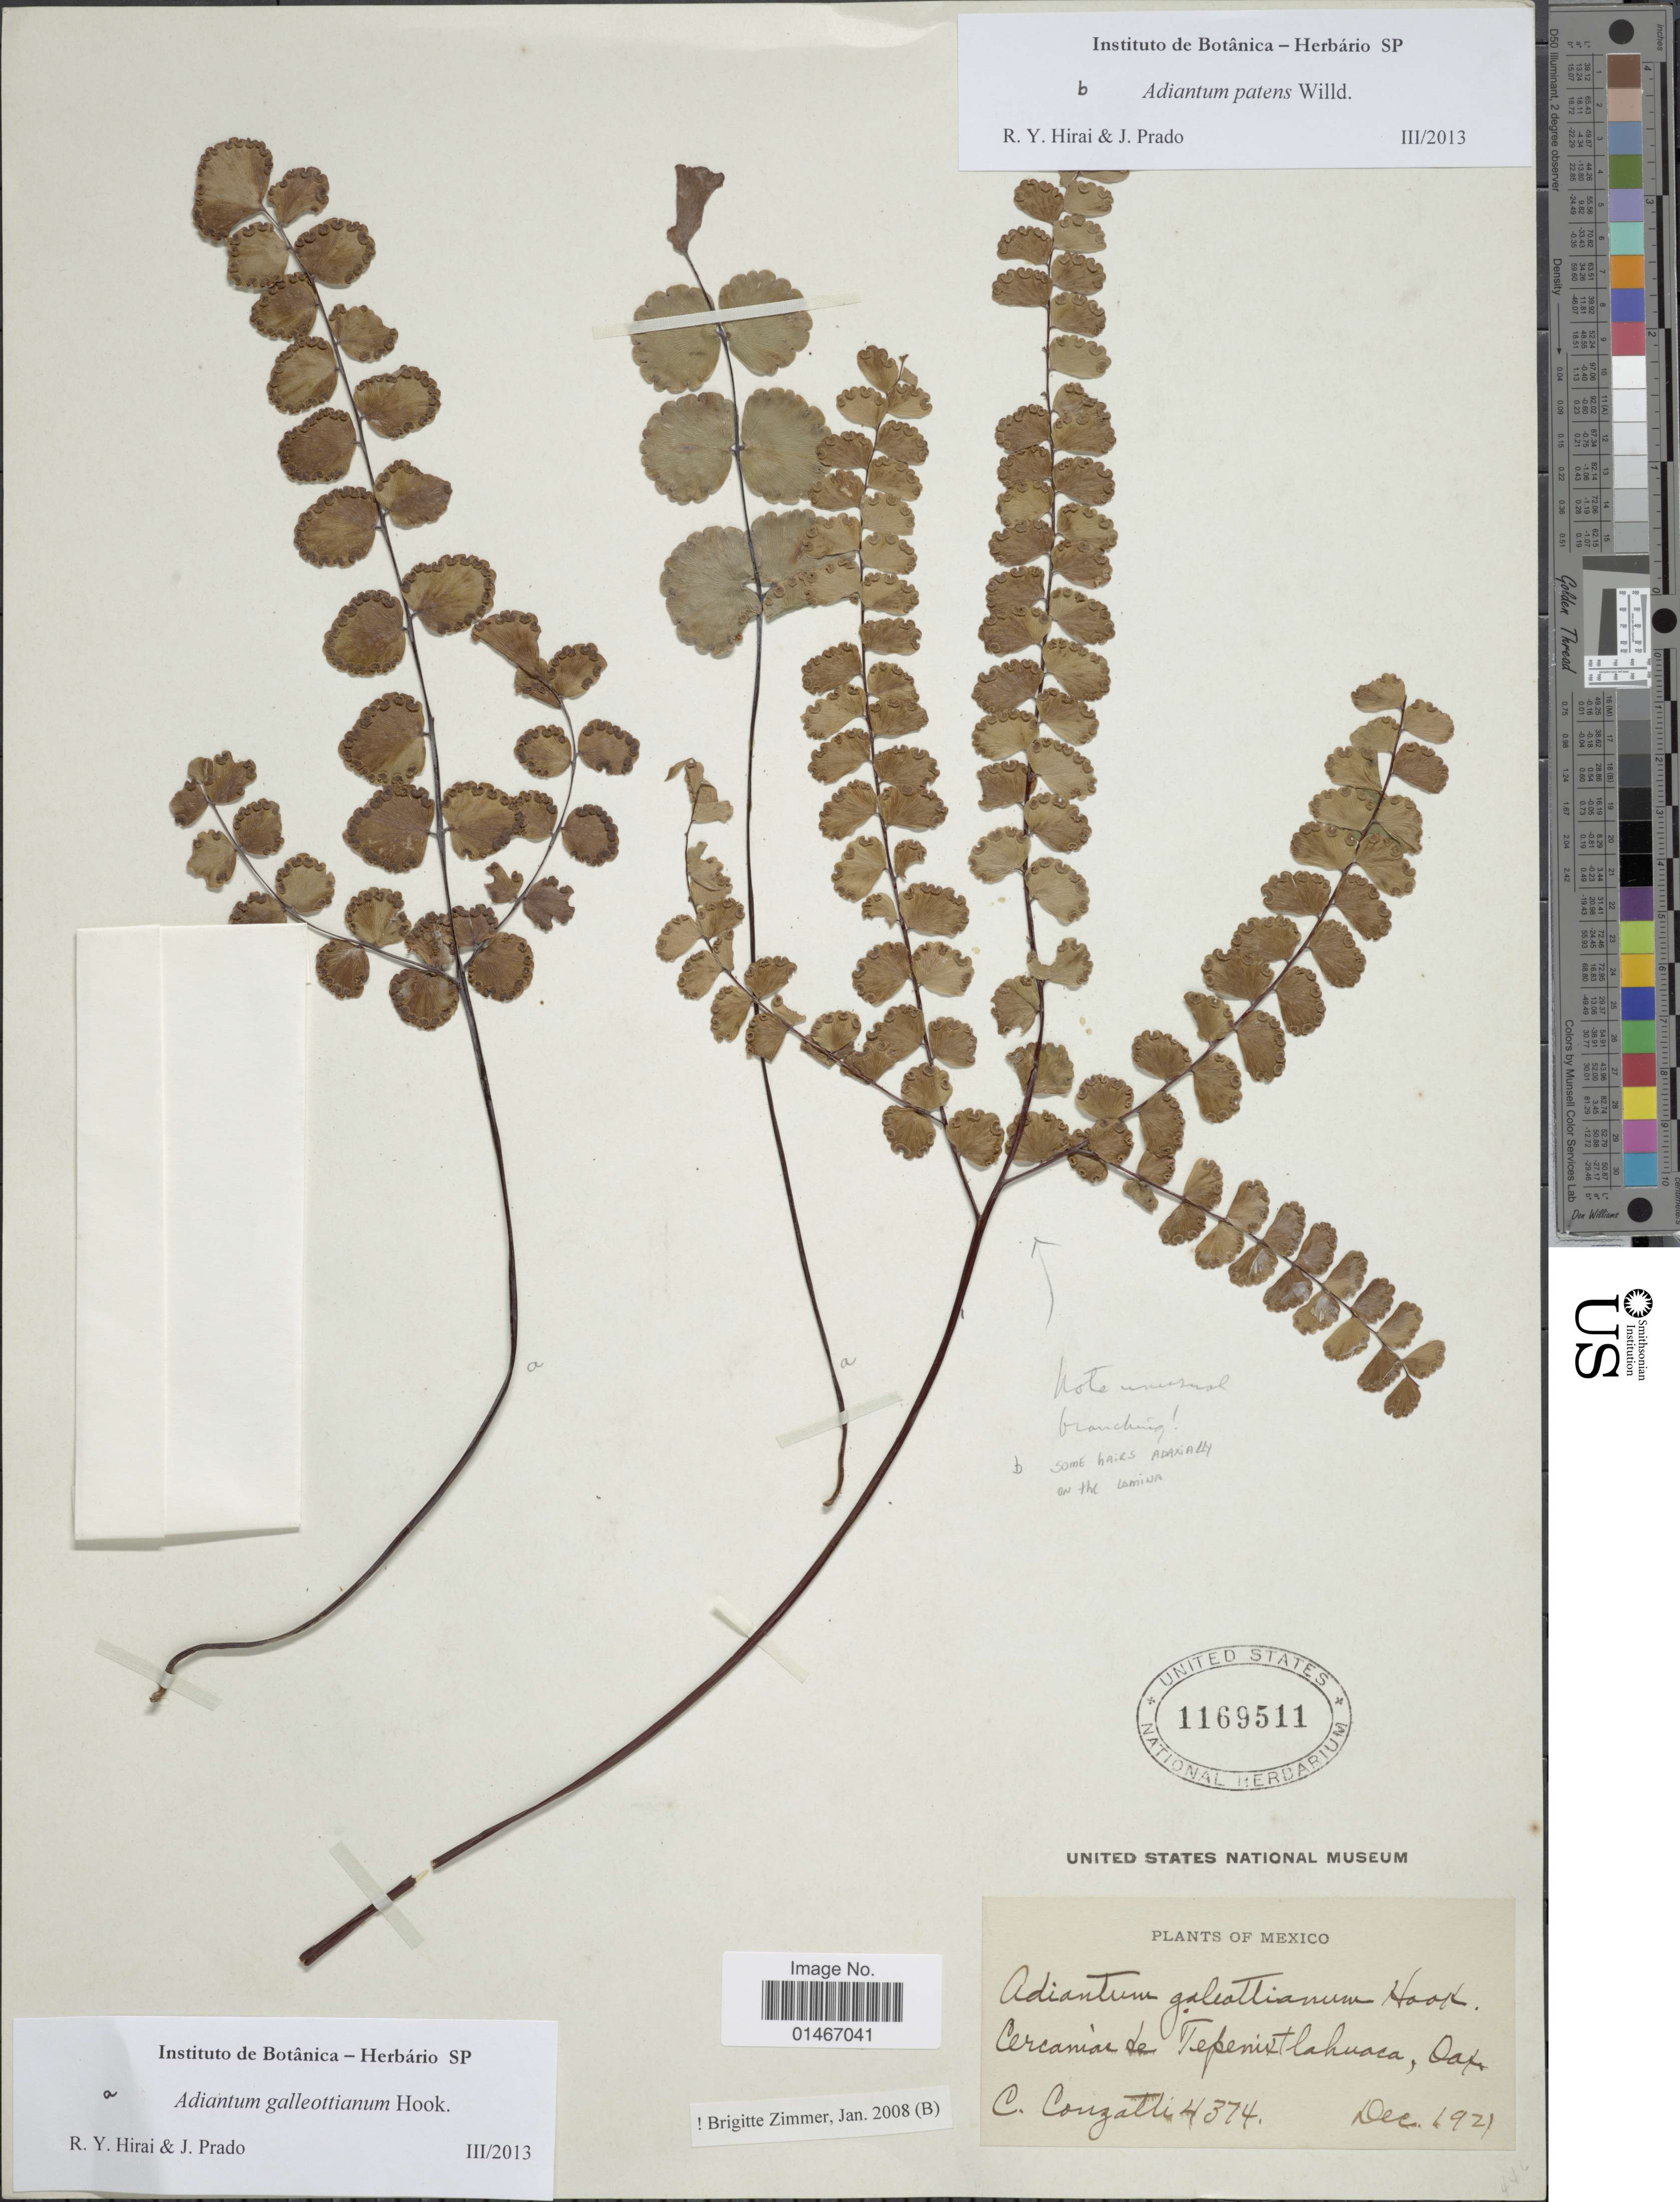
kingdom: Plantae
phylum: Tracheophyta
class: Polypodiopsida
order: Polypodiales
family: Pteridaceae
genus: Adiantum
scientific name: Adiantum galeottianum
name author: Hook.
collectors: C. Conzatti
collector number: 4374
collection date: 1921-12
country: Mexico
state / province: Oaxaca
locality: Cercaniae de Tepenixtlahuaca, Oax.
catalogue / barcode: US 1169511